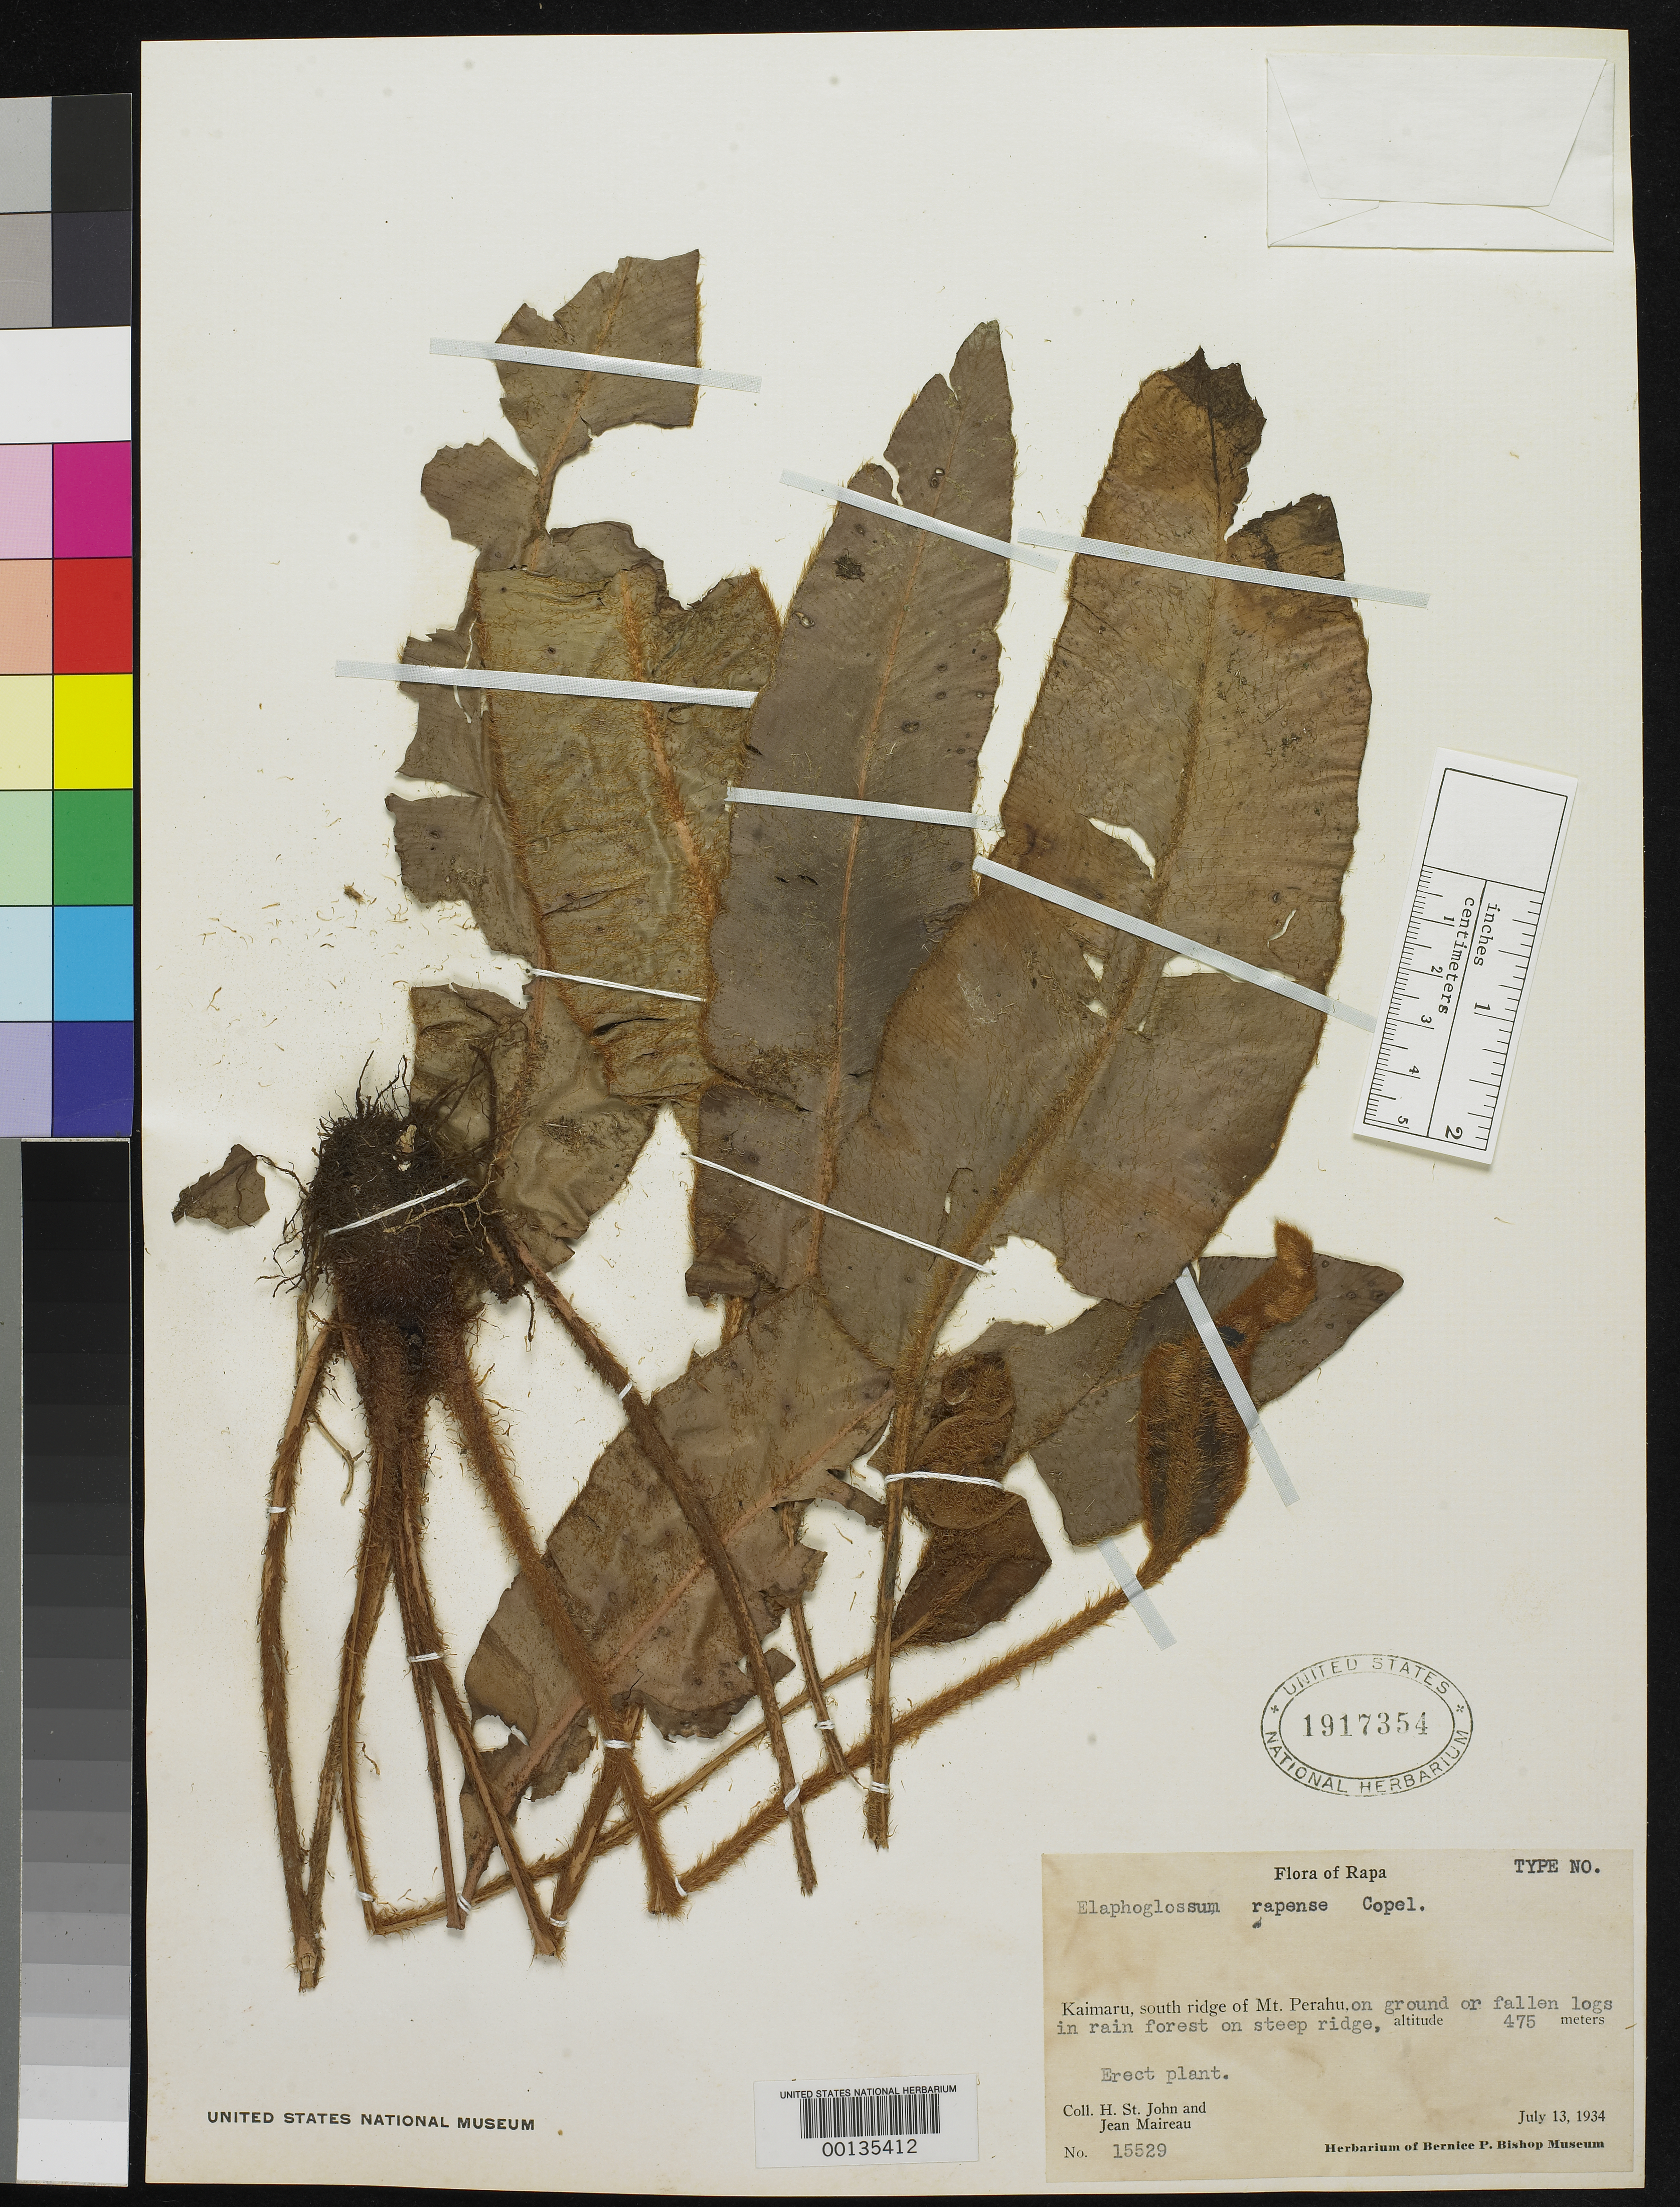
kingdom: Plantae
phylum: Tracheophyta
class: Polypodiopsida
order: Polypodiales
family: Dryopteridaceae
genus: Elaphoglossum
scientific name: Elaphoglossum rapense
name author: Copel.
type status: Isotype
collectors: H. St. John & J. Maireau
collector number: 15529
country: French Polynesia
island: Rapa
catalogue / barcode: US 1917354